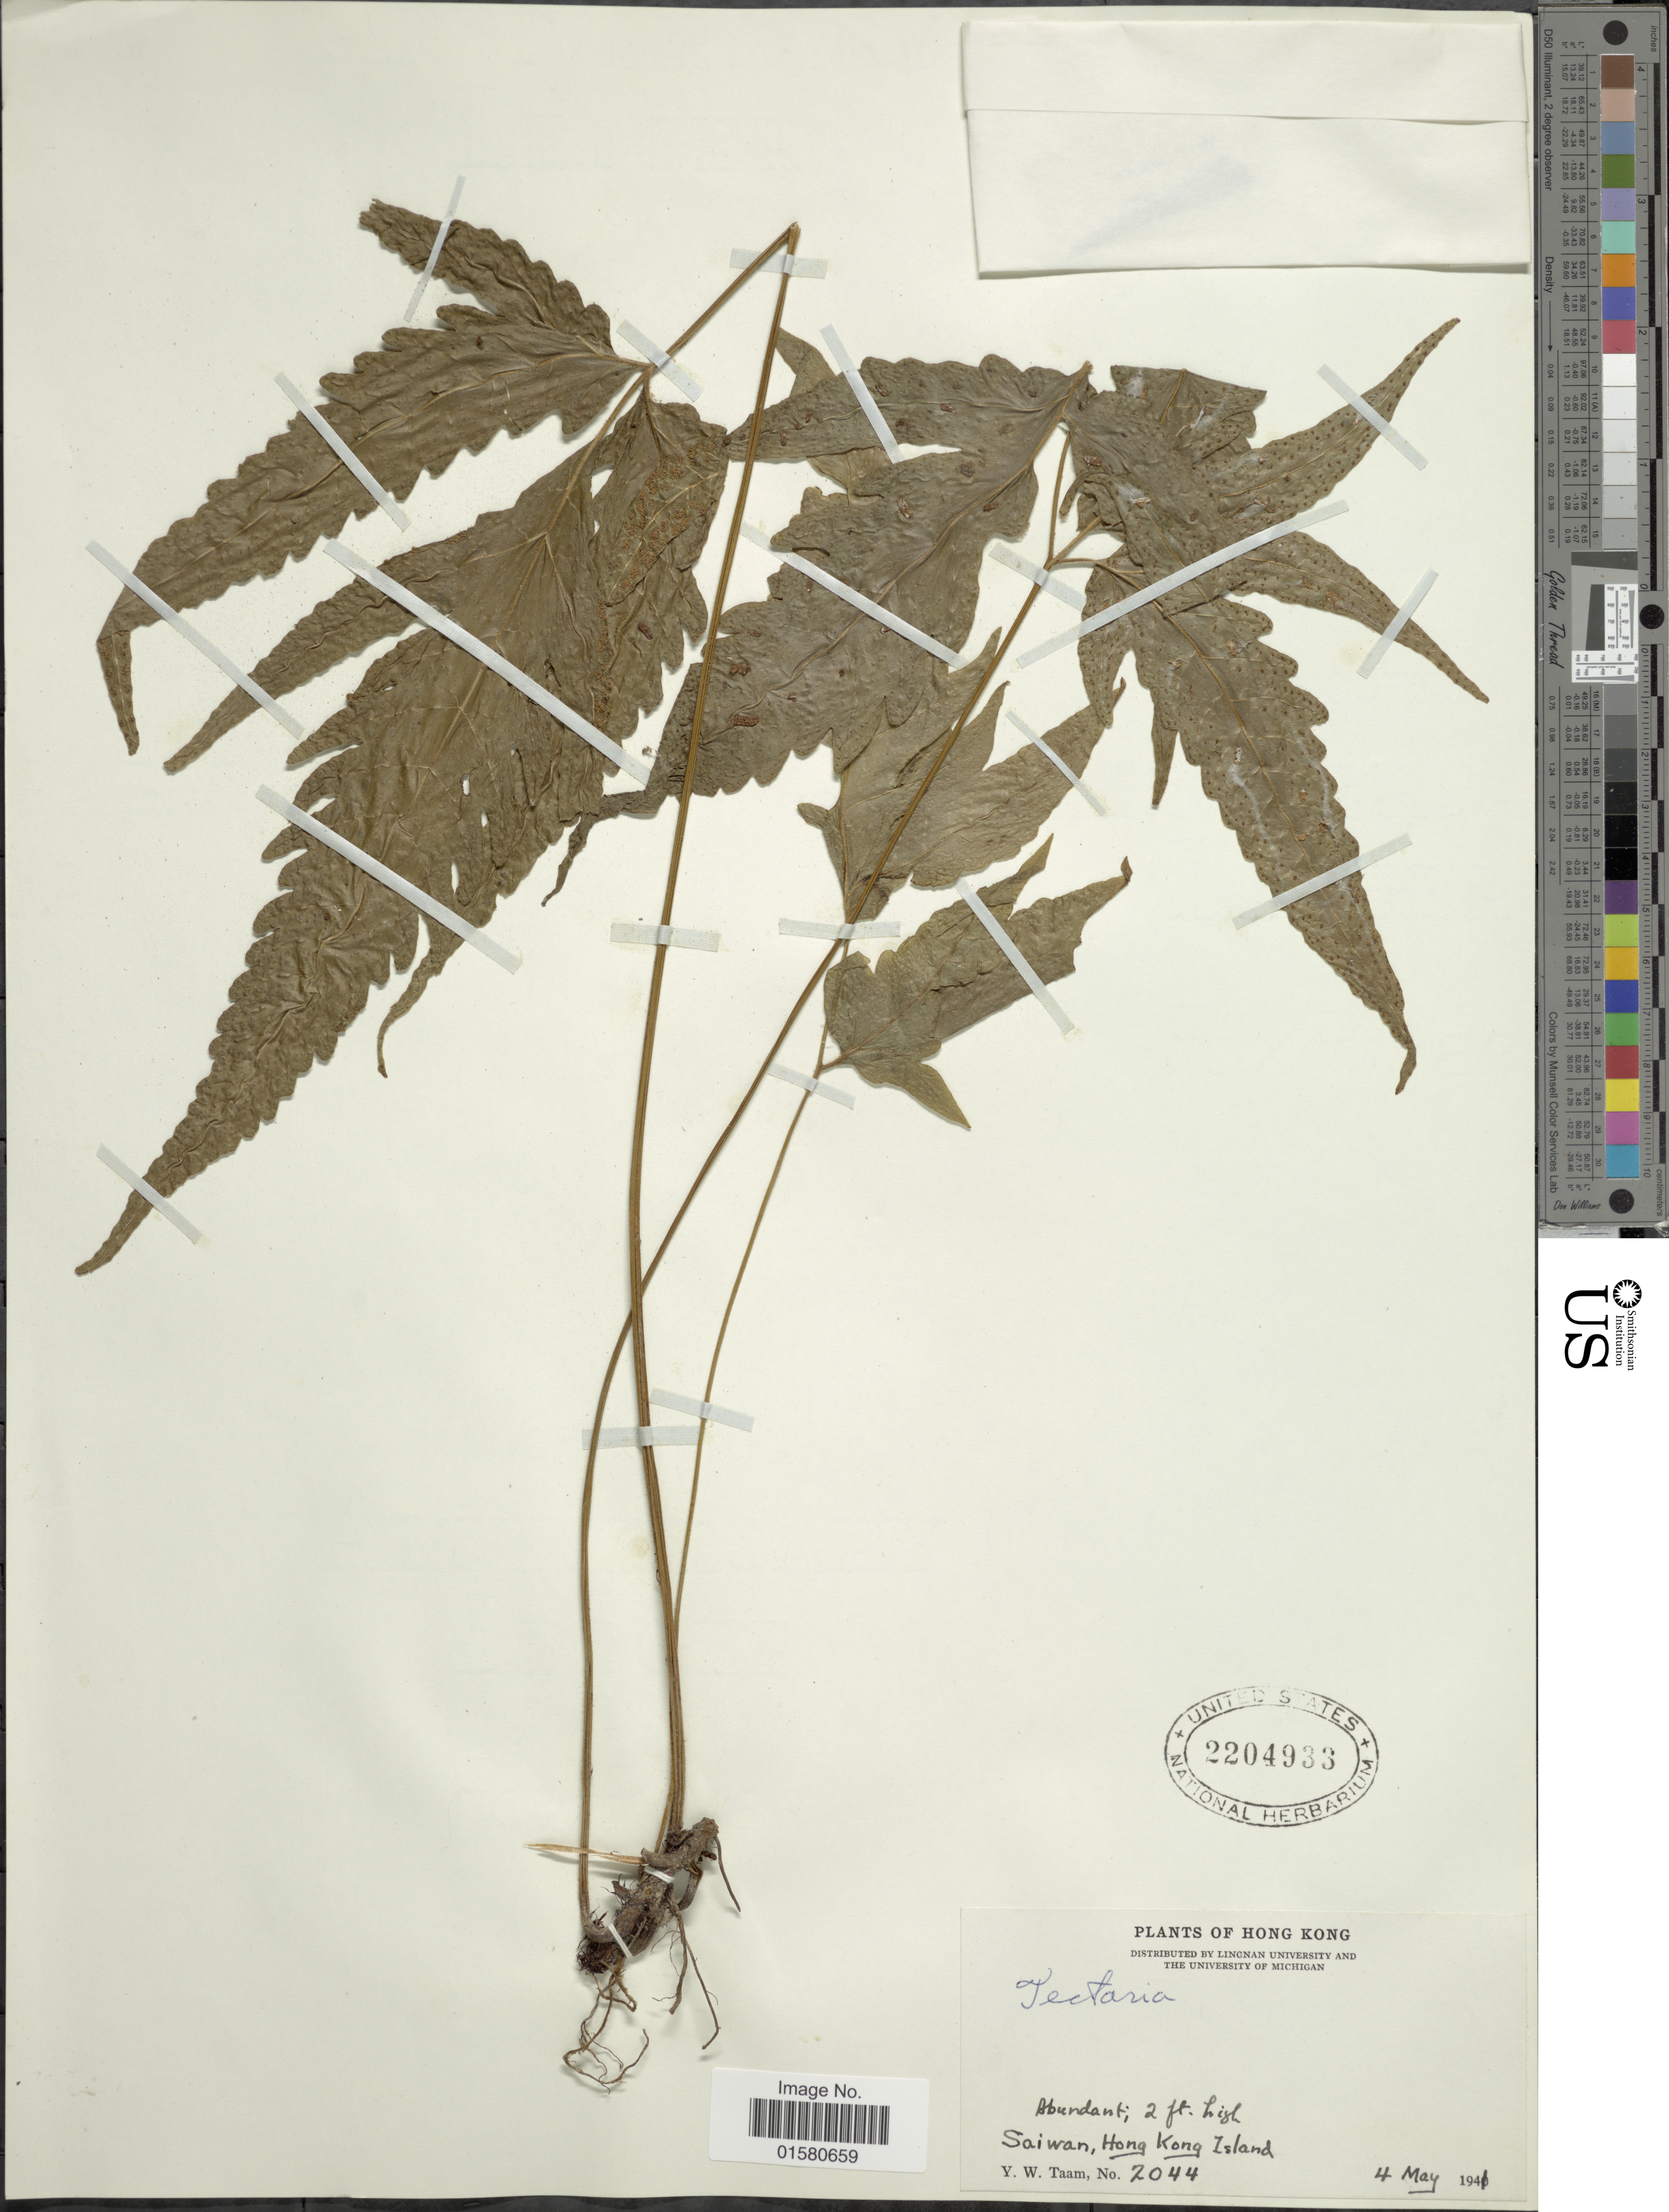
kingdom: Plantae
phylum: Tracheophyta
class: Polypodiopsida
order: Polypodiales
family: Tectariaceae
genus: Tectaria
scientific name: Tectaria sp.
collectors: Y. W. Taam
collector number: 2044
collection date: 1941-05-04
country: China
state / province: Hong Kong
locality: Saiwan, Hong Kong Island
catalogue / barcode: US 2204933